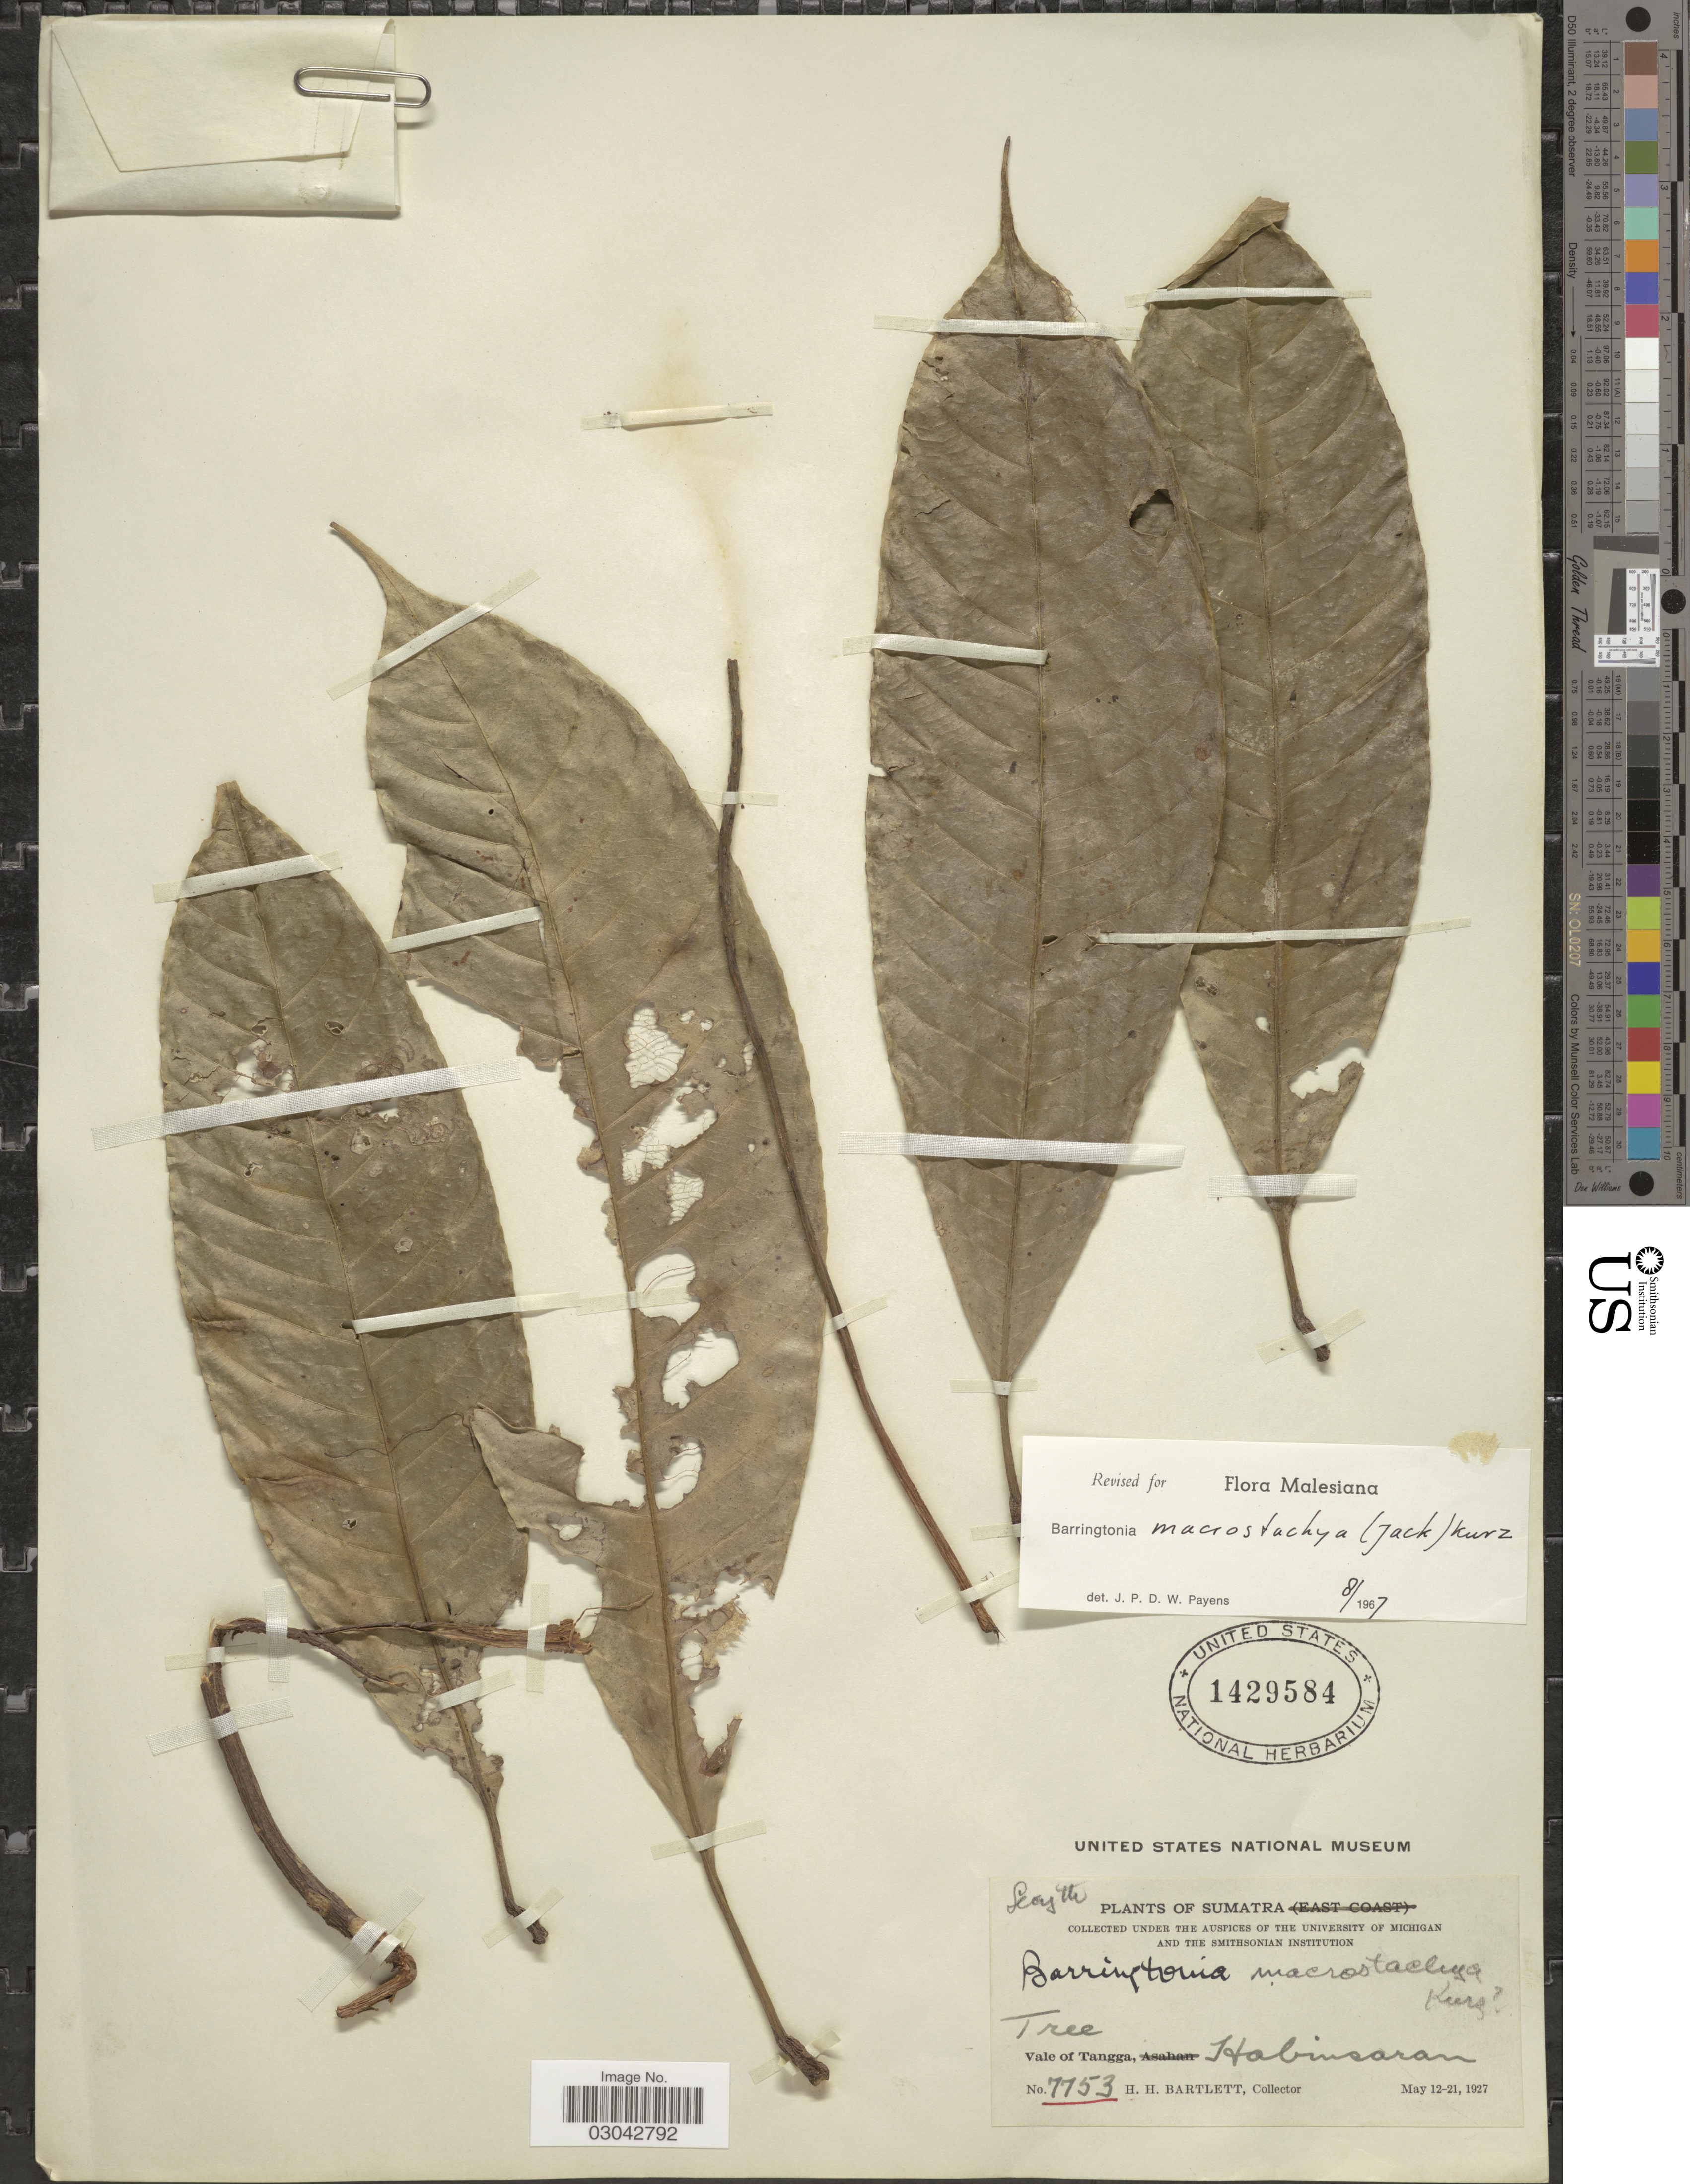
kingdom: Plantae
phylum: Tracheophyta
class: Magnoliopsida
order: Ericales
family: Lecythidaceae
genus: Barringtonia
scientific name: Barringtonia macrostachya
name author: (Jack) Kurz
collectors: H. H. Bartlett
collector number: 7753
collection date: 1927-05-12/1927-05-21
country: Indonesia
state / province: Sumatra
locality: Vale of Tangga, Habinsaran.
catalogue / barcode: US 1429584